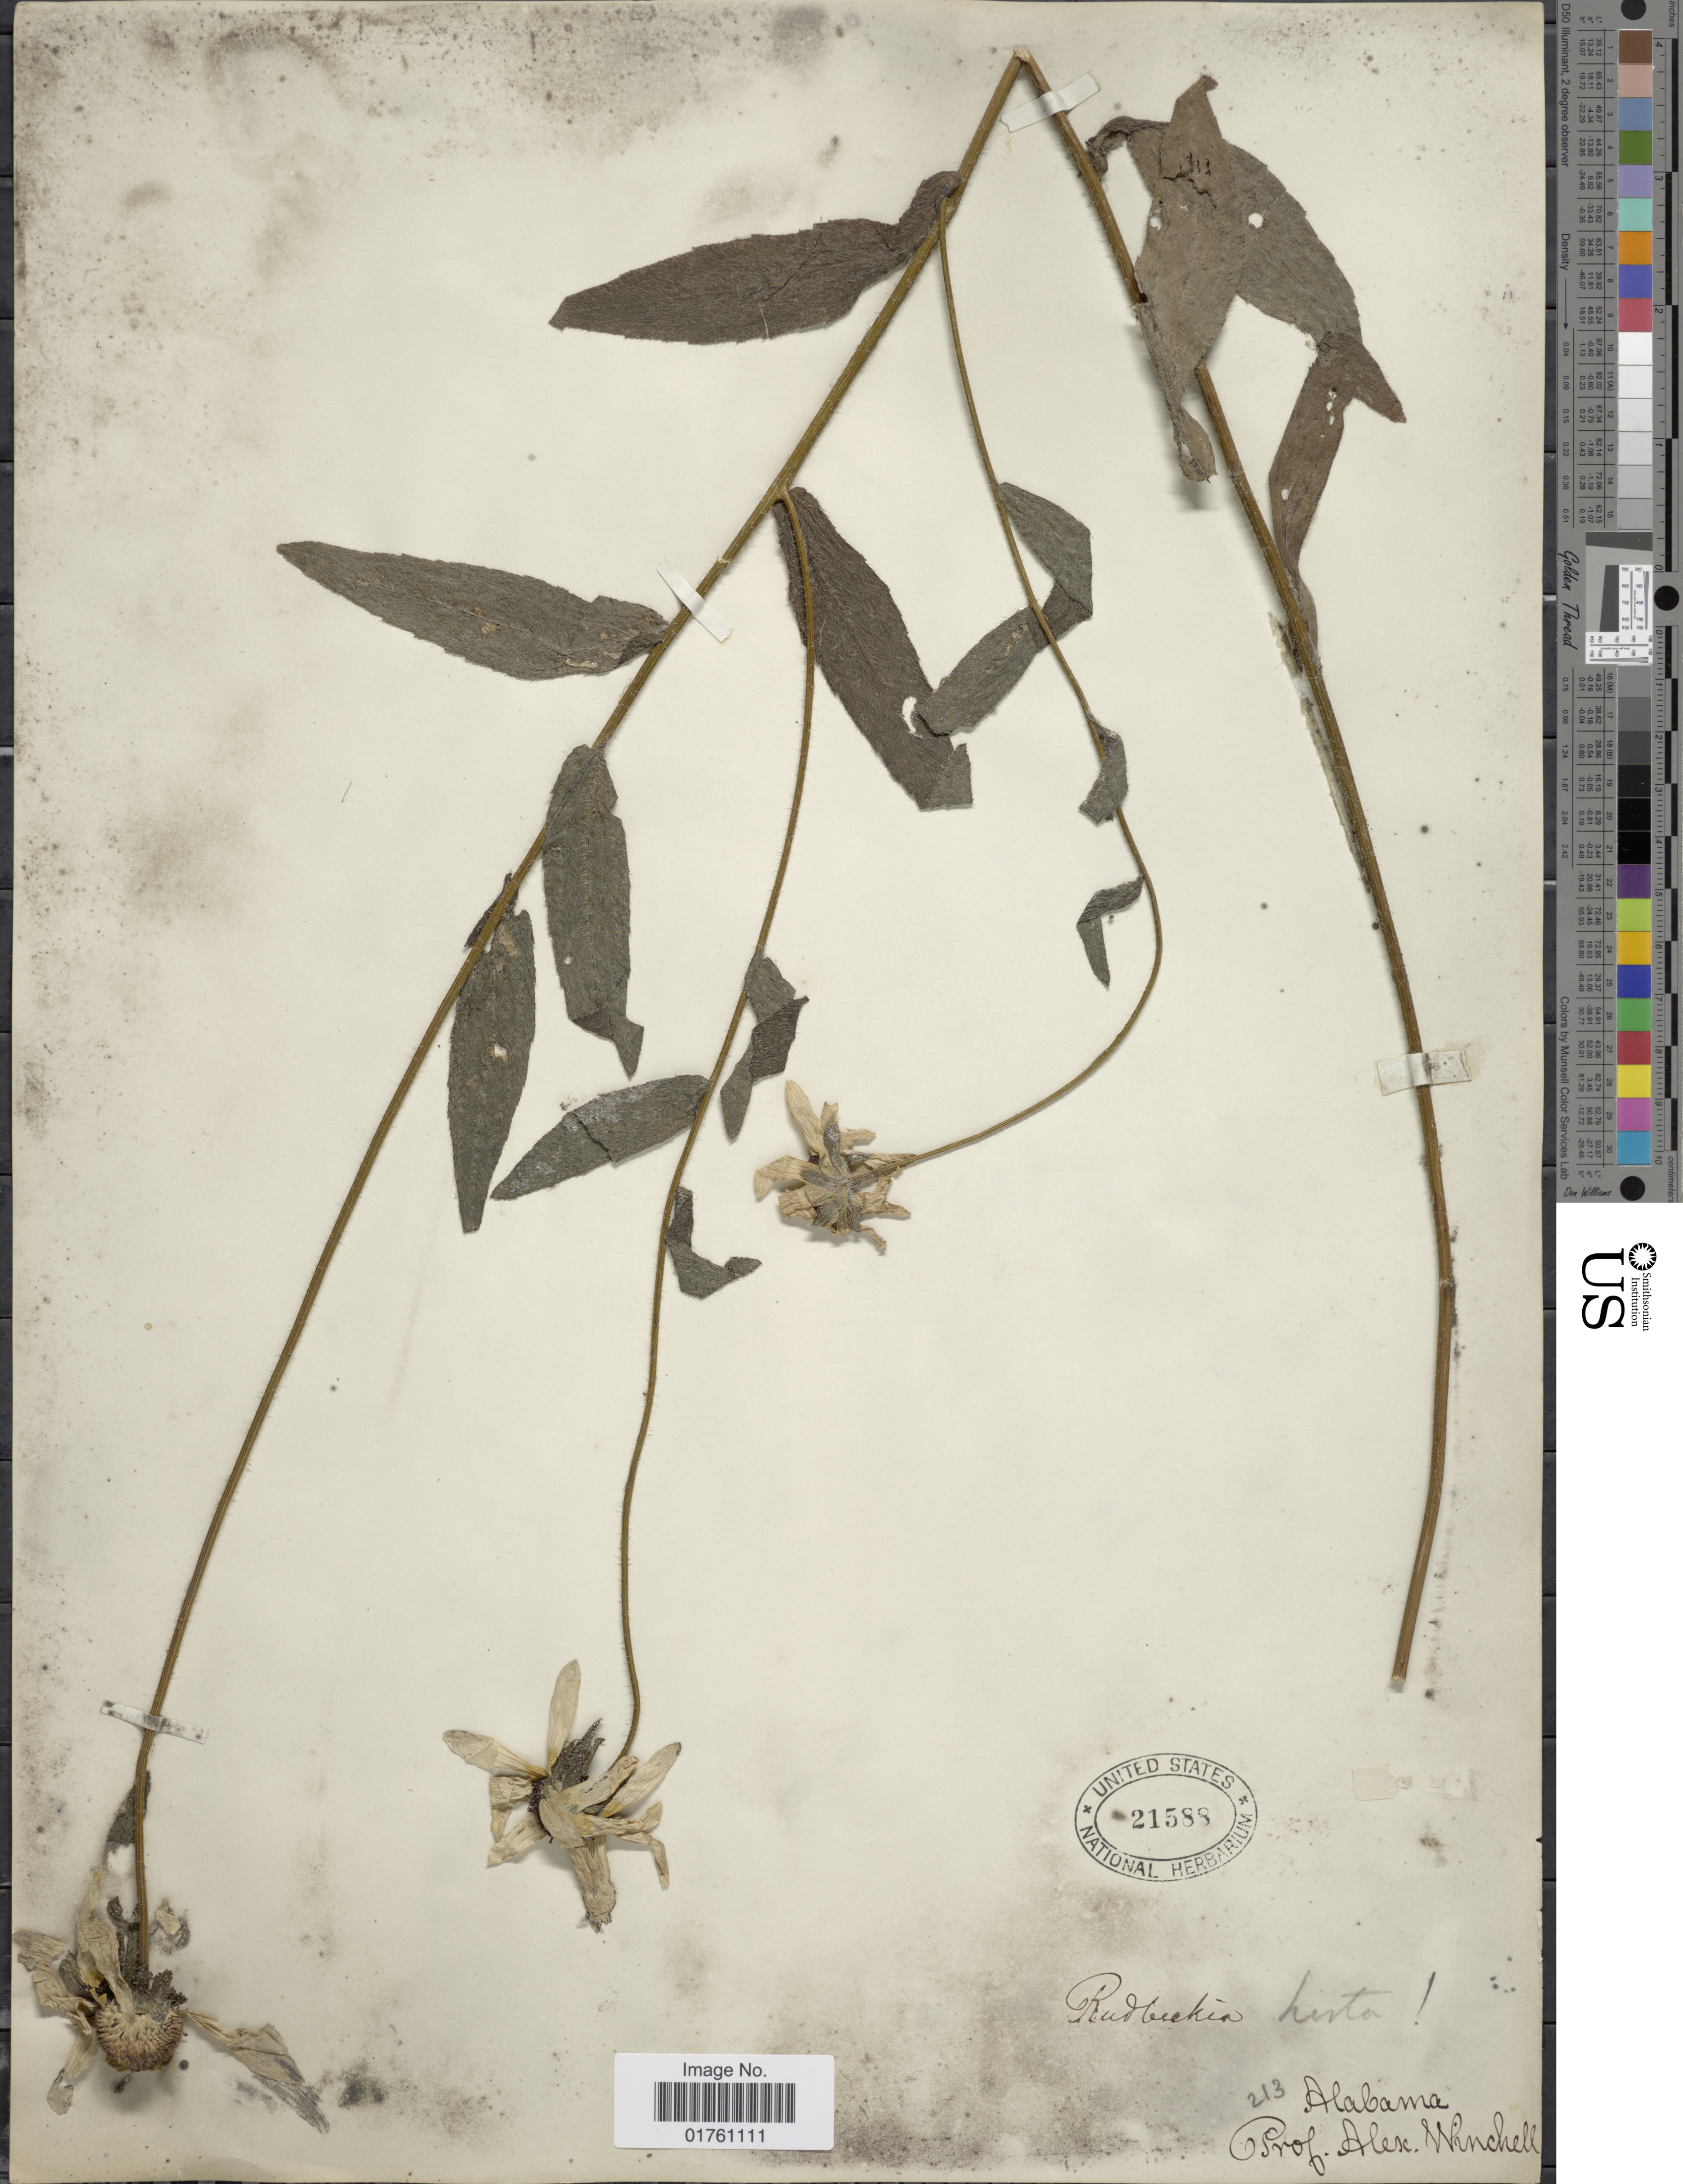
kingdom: Plantae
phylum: Tracheophyta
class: Magnoliopsida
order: Asterales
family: Asteraceae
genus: Rudbeckia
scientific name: Rudbeckia hirta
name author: L.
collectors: A. Winchell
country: United States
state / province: Alabama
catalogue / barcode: US 21588